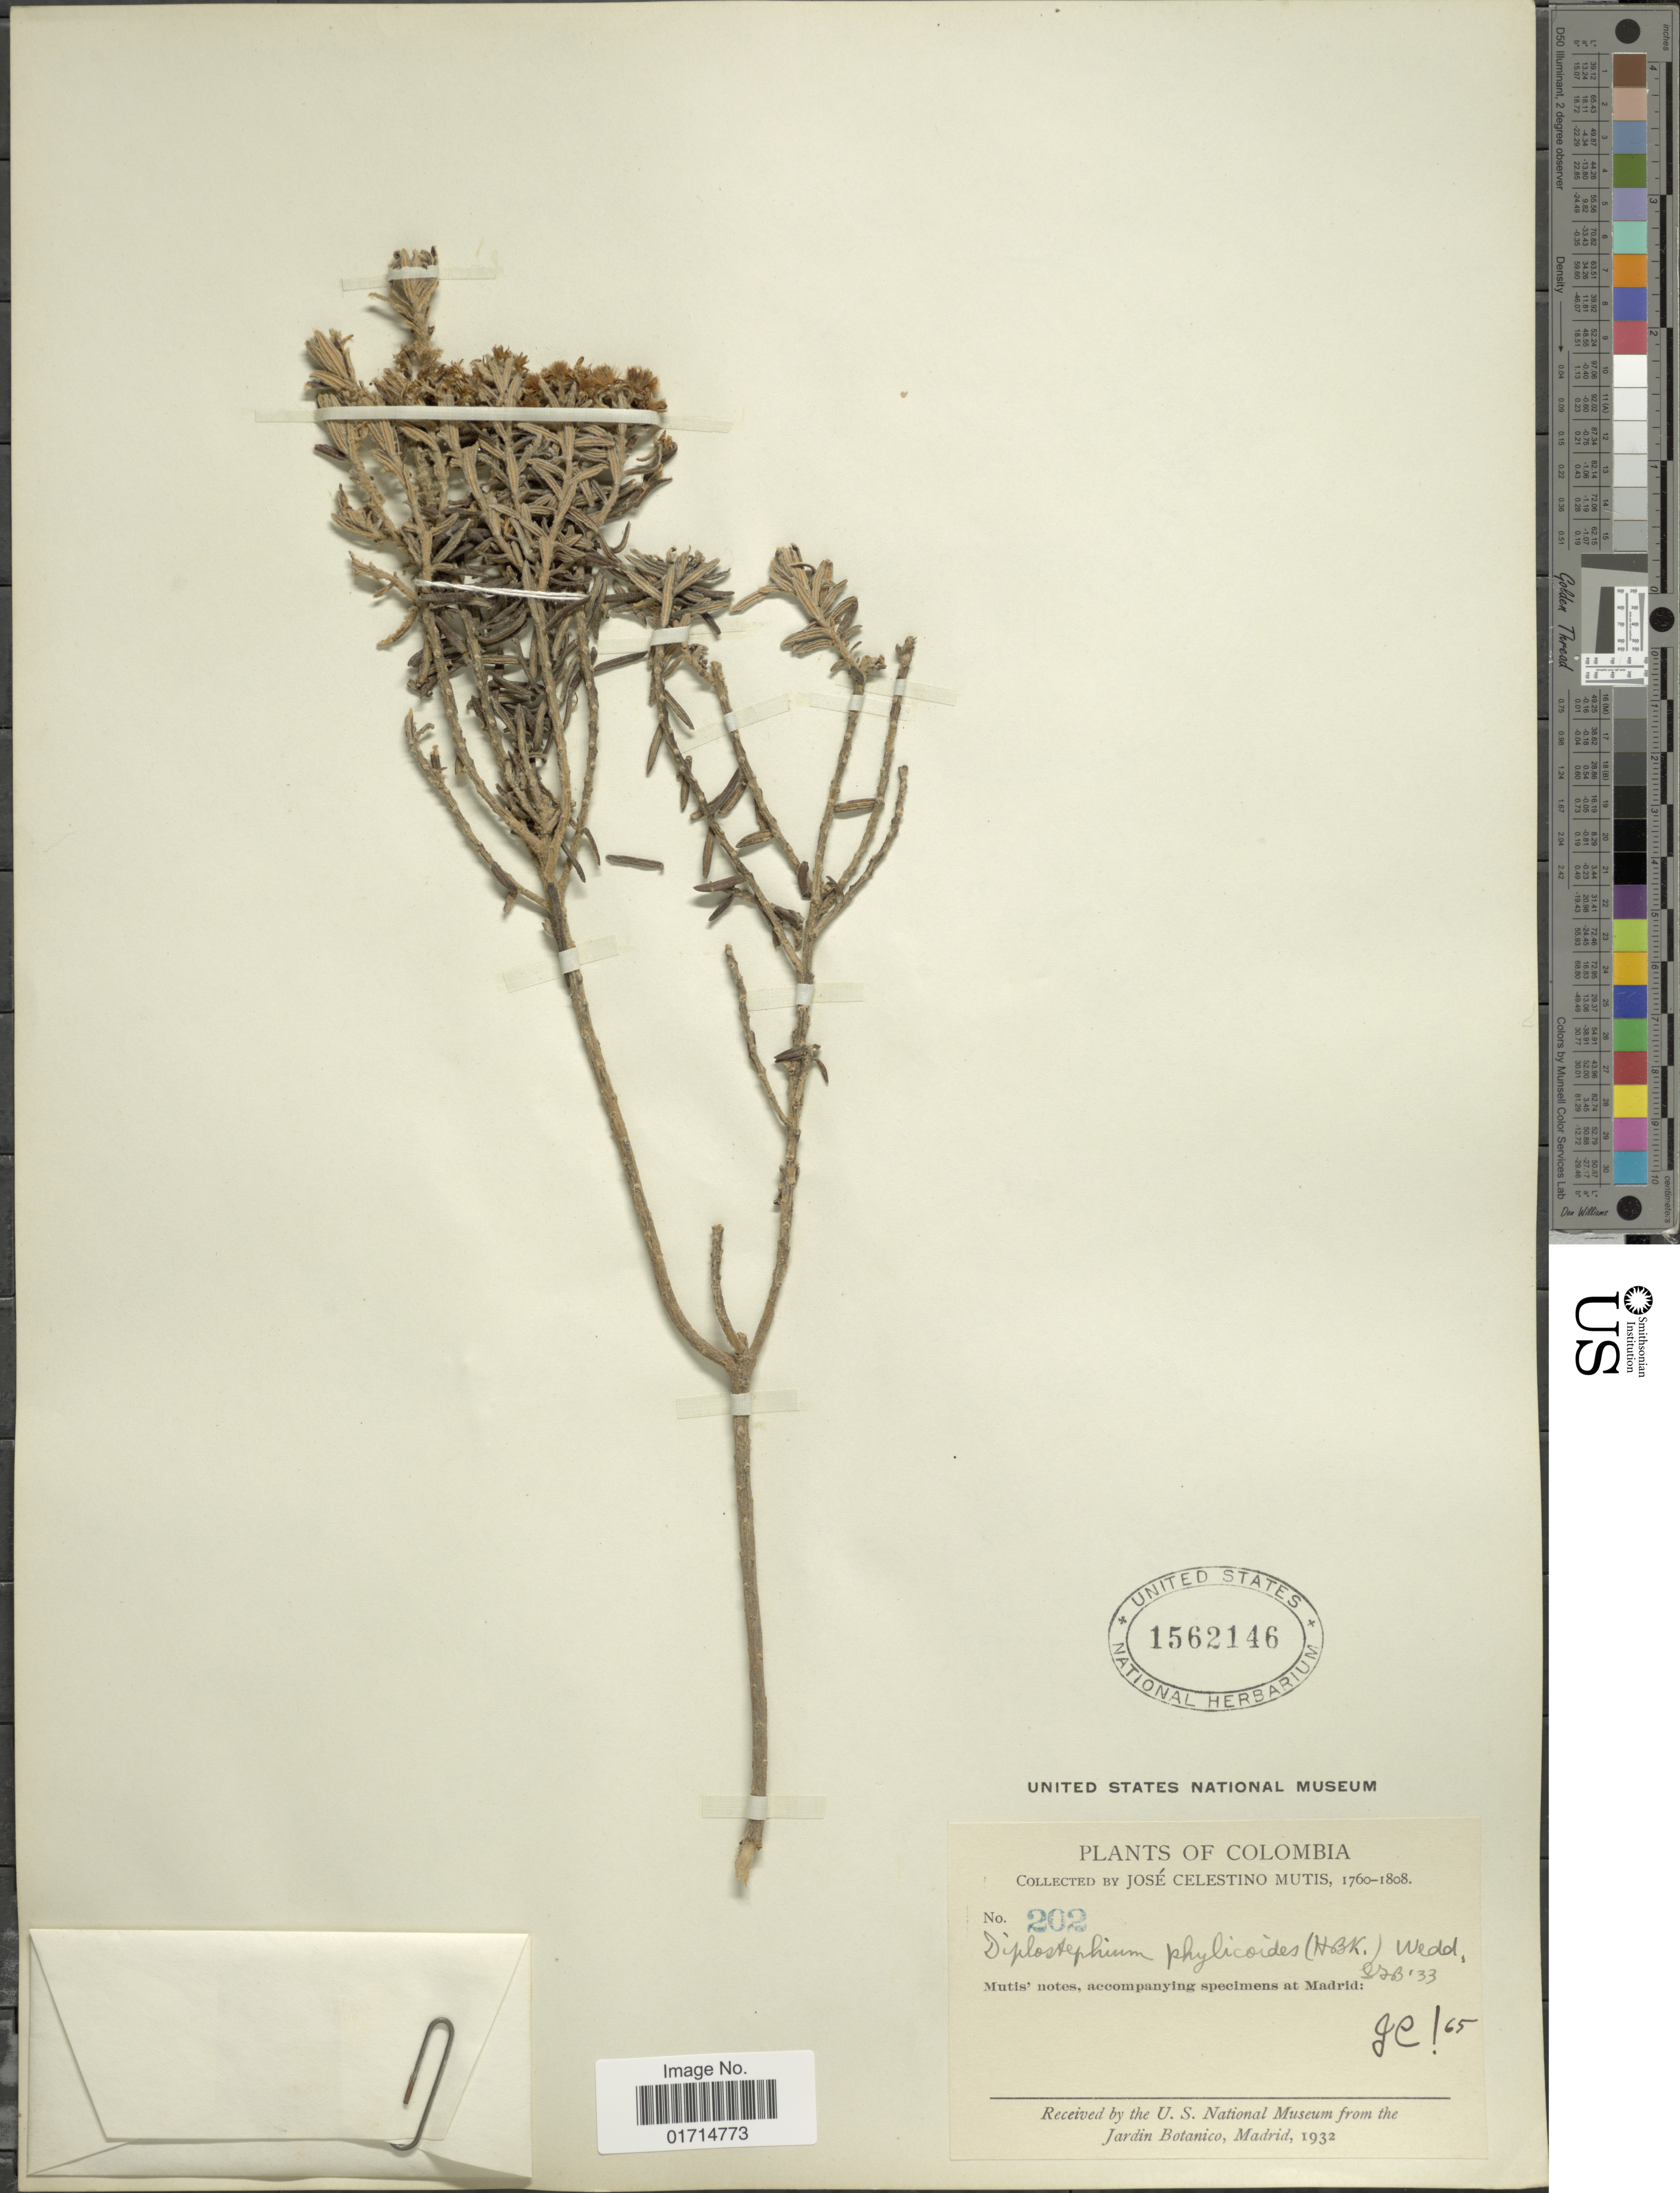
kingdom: Plantae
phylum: Tracheophyta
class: Magnoliopsida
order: Asterales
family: Asteraceae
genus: Diplostephium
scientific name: Diplostephium phylicoides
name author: (Kunth) Wedd.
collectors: J. C. B. Mutis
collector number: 202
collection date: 1760/1808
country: Colombia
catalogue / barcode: US 1562146